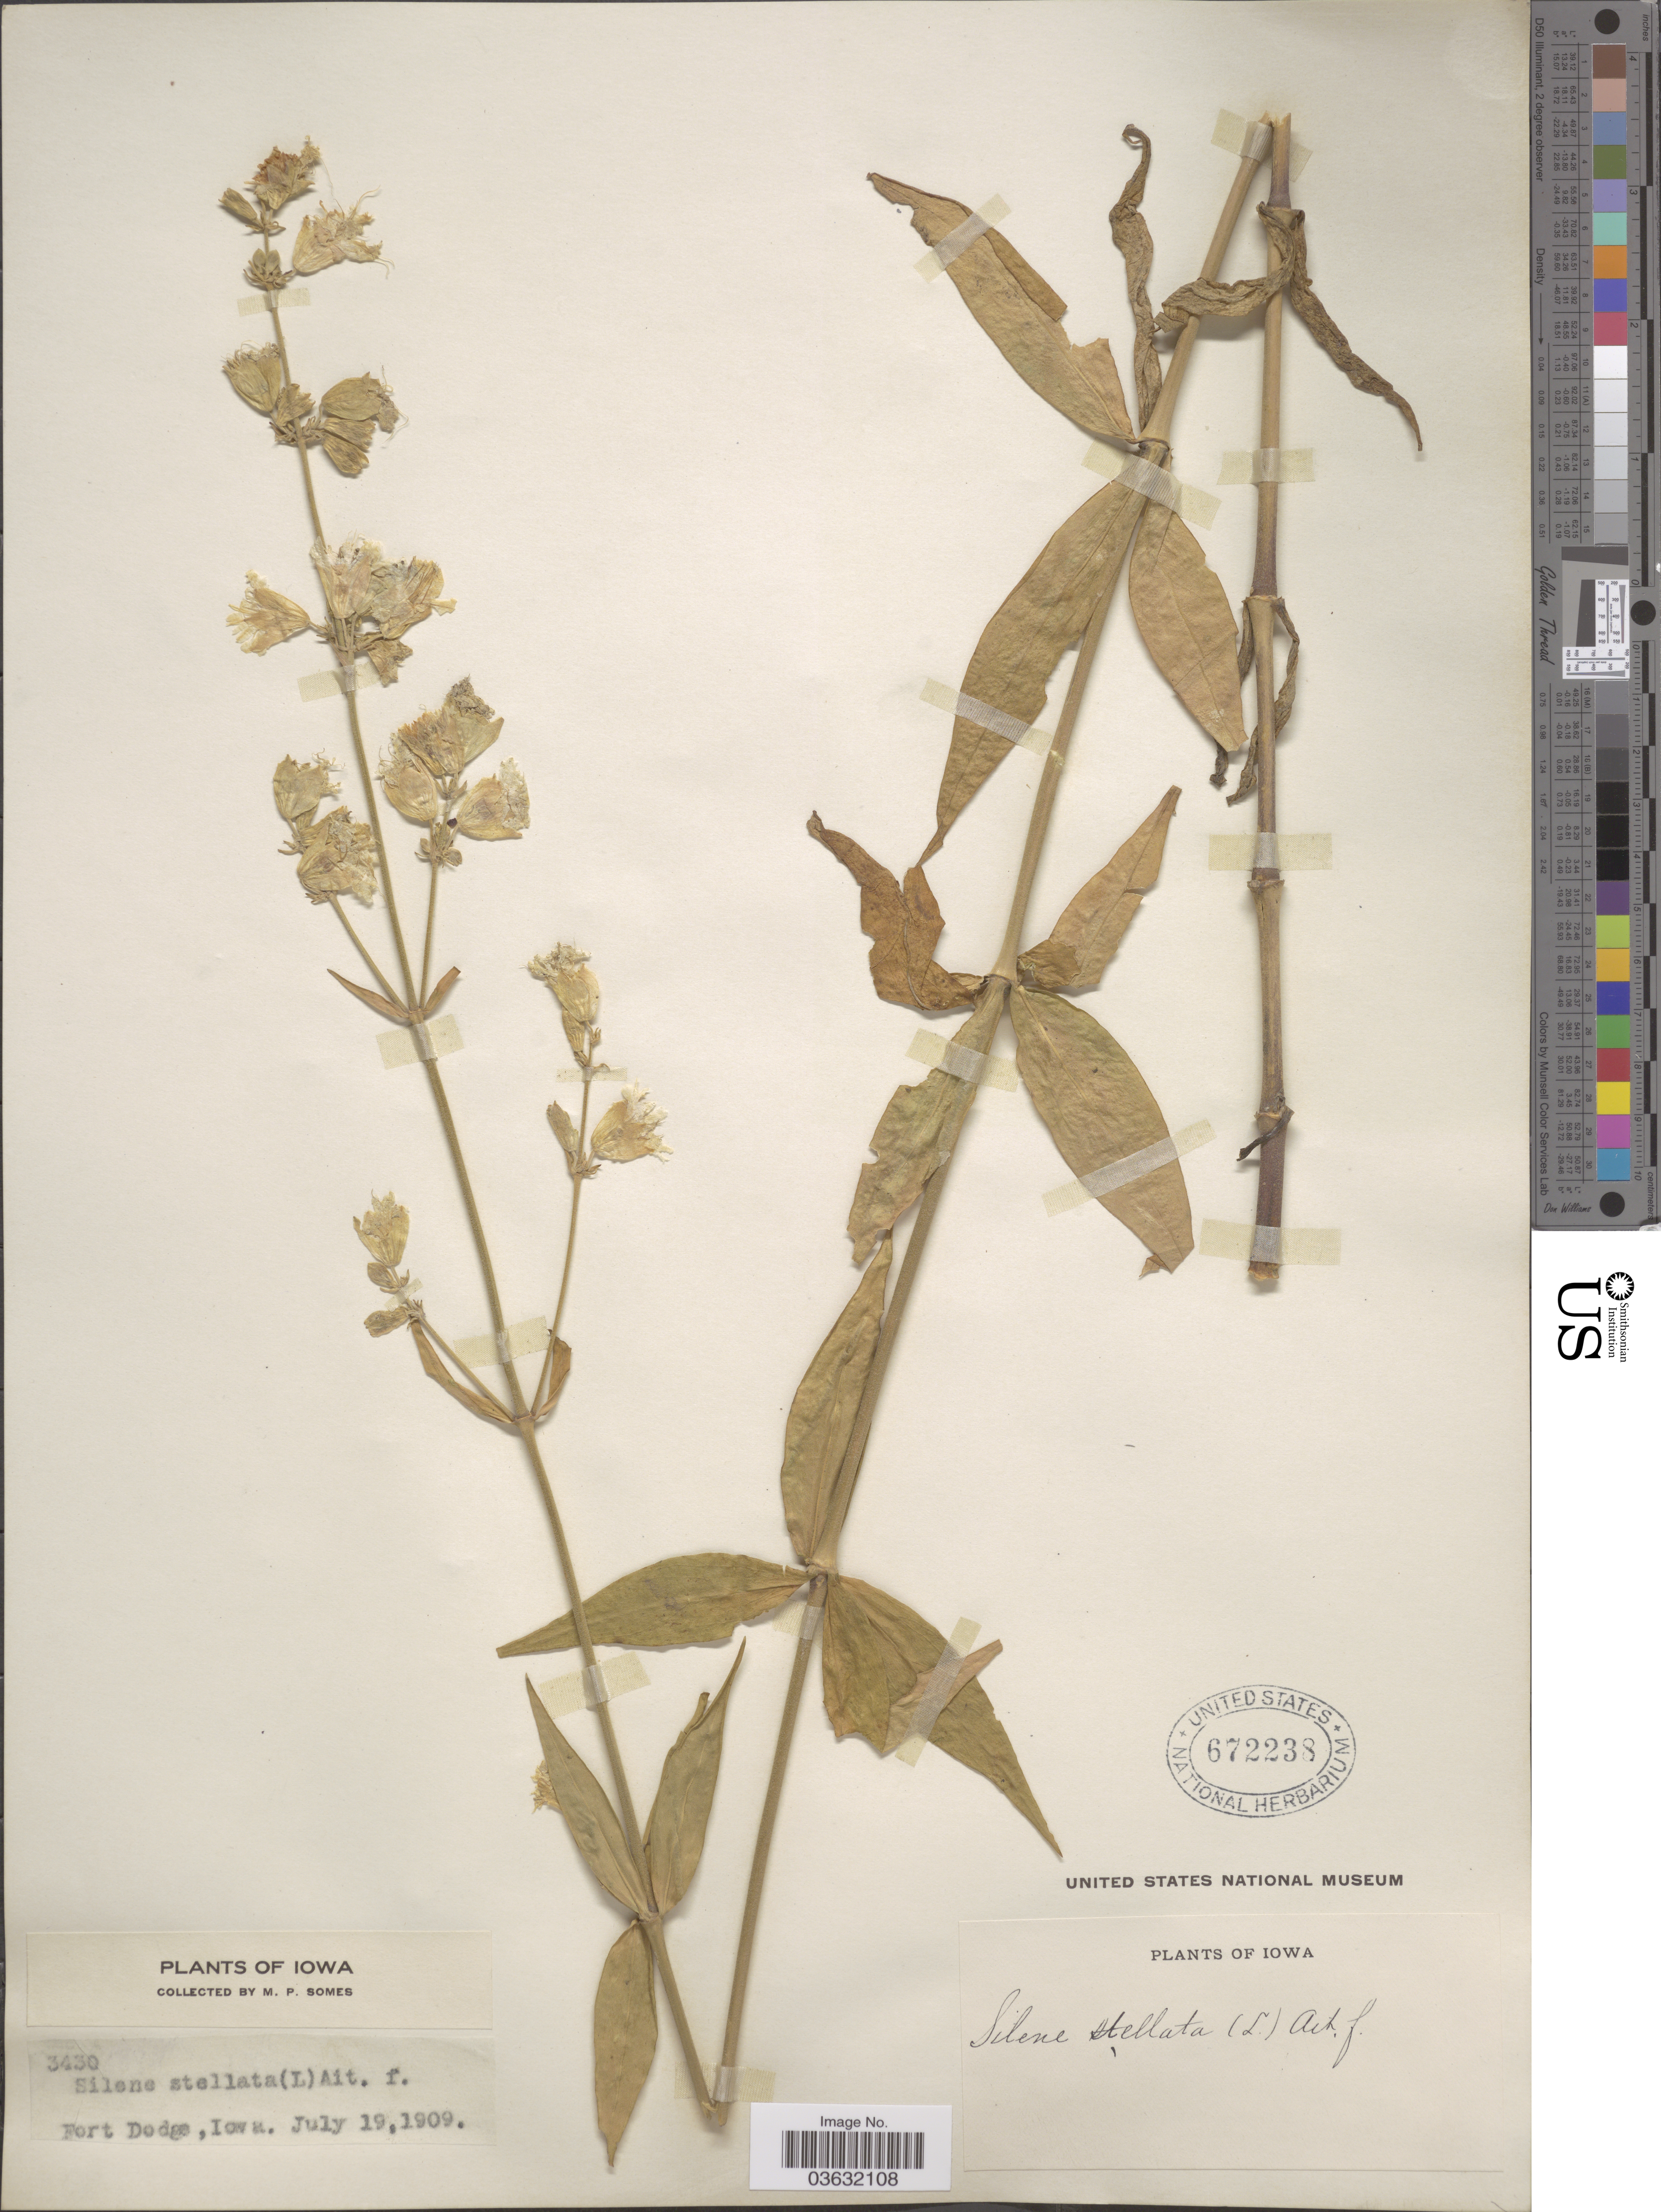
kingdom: Plantae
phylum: Tracheophyta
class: Magnoliopsida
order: Caryophyllales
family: Caryophyllaceae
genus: Silene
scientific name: Silene stellata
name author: (L.) Coyte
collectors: M. Somes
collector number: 3430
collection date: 1909-07-19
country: United States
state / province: Iowa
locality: Fort Dodge.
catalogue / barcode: US 672238